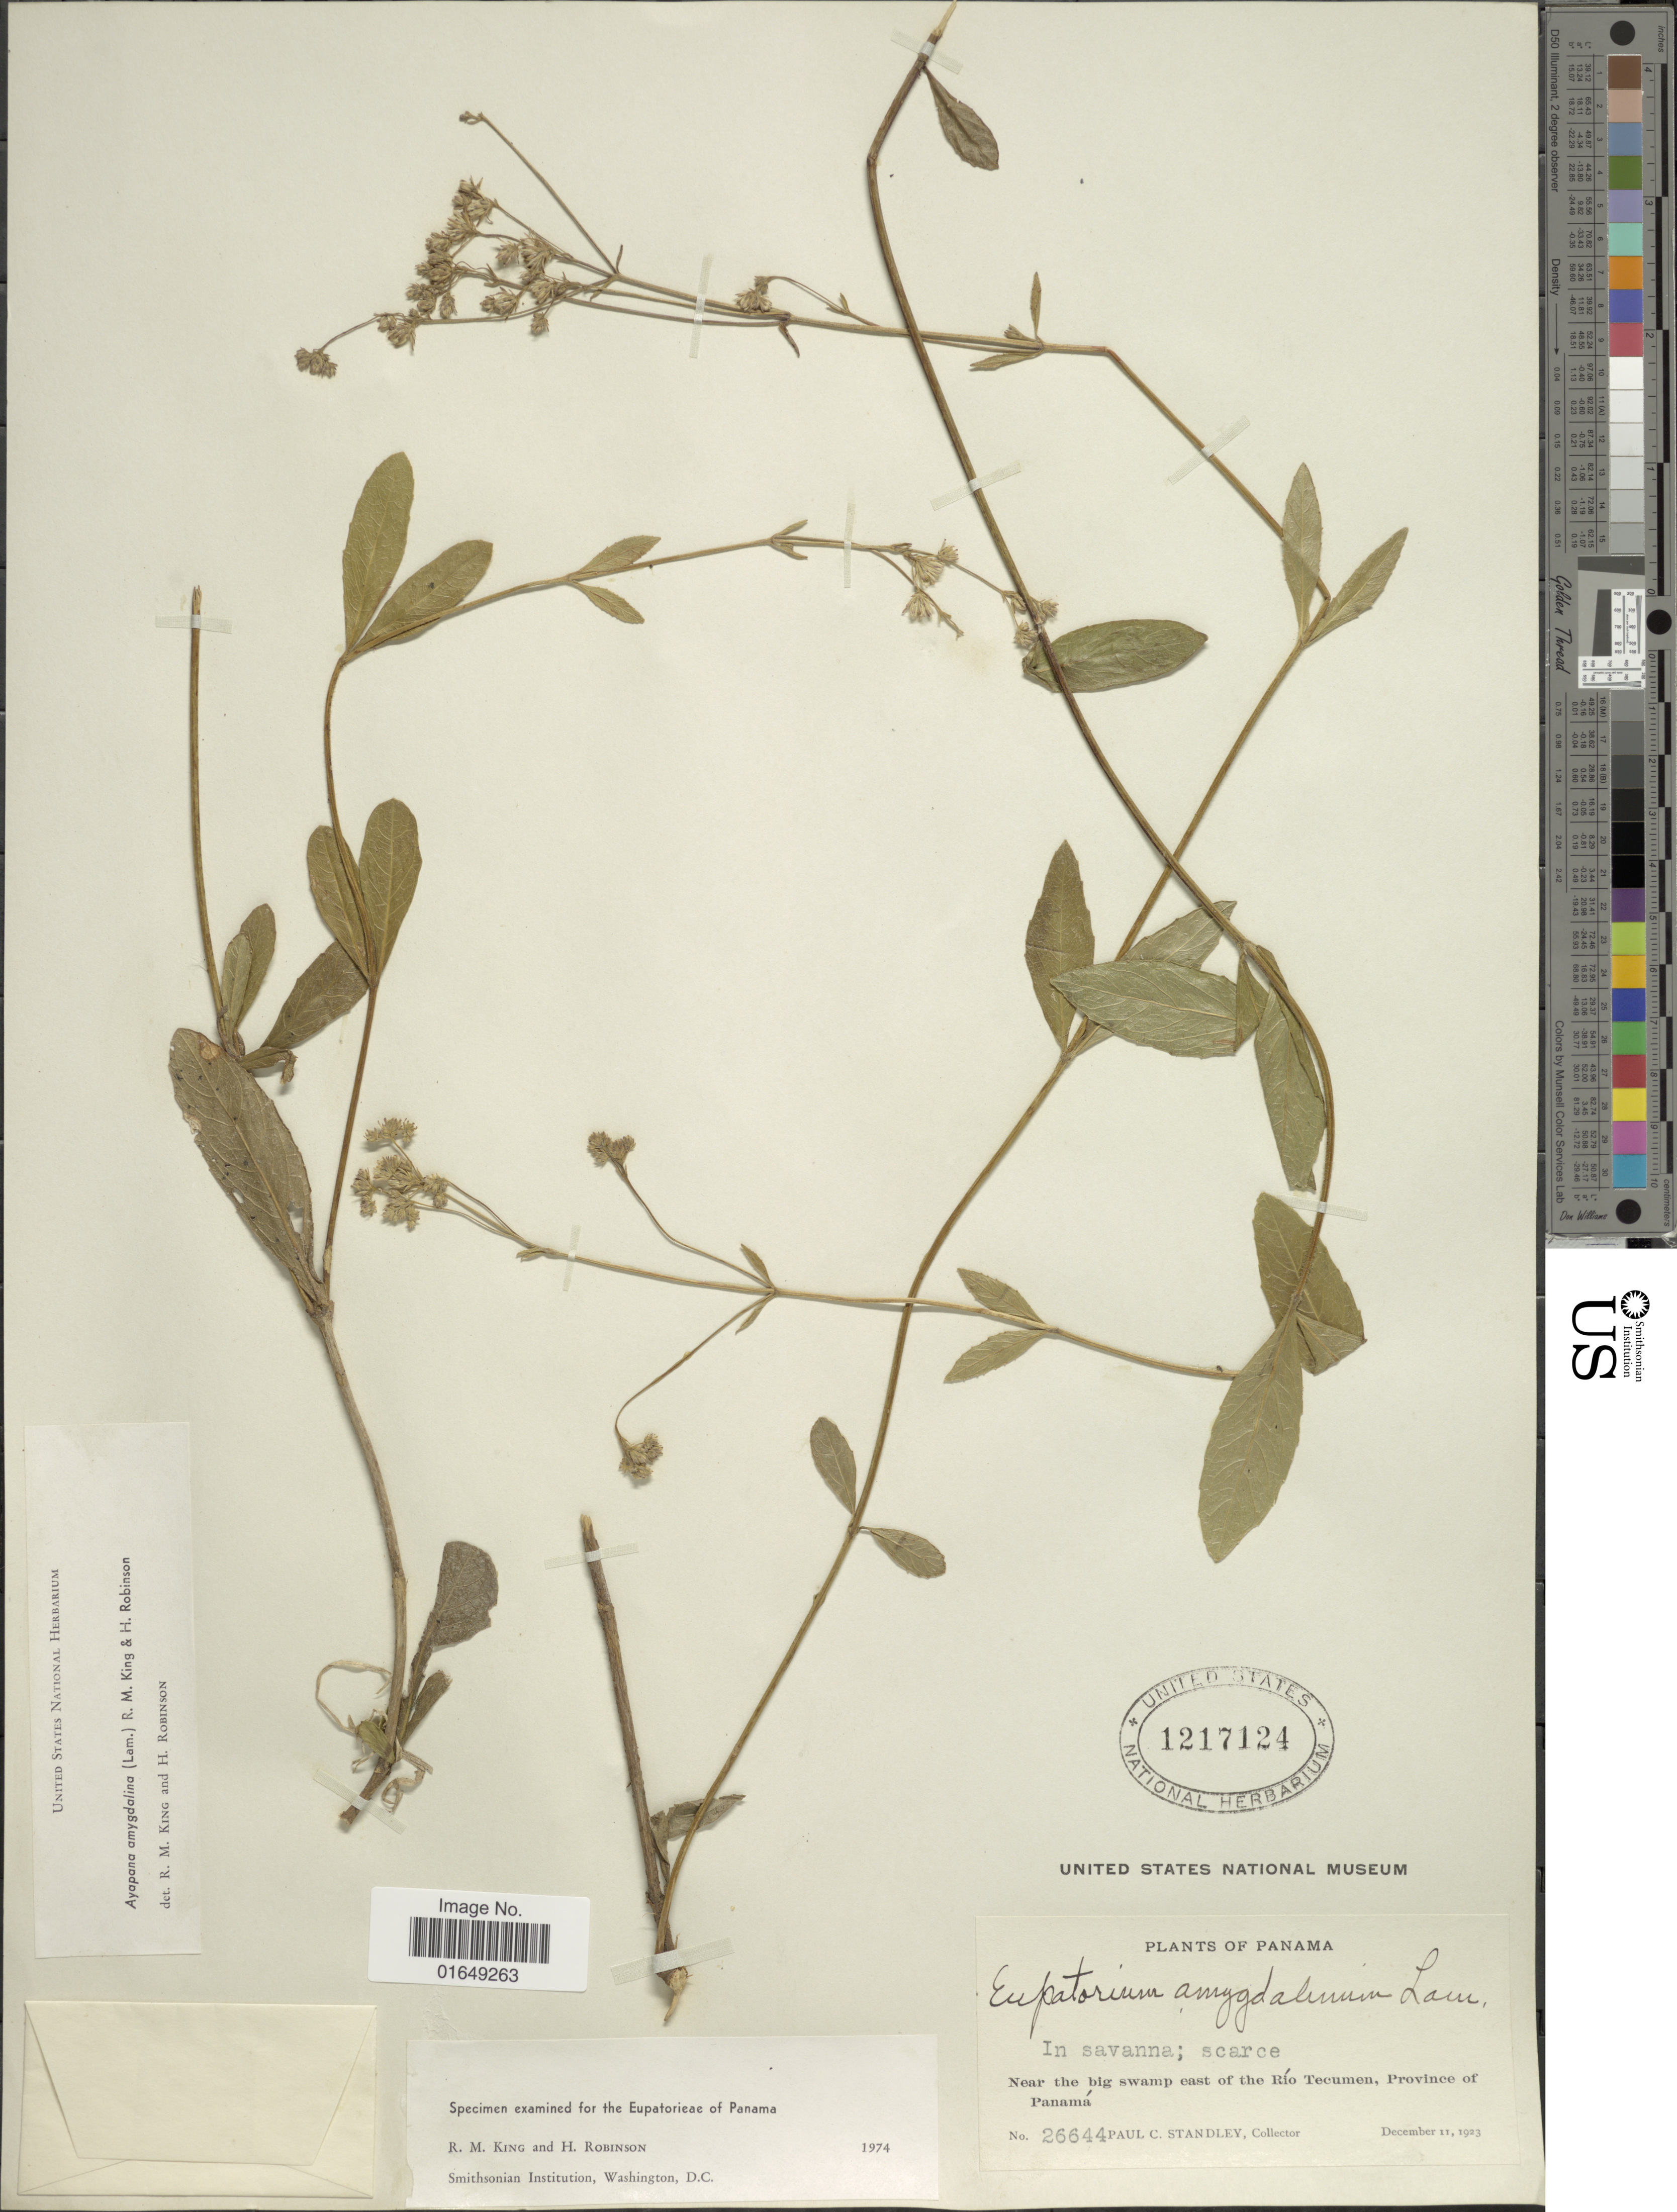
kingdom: Plantae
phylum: Tracheophyta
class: Magnoliopsida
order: Asterales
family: Asteraceae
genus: Ayapana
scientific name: Ayapana amygdalina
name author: (Lam.) R.M. King & H. Rob.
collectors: P. C. Standley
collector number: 26644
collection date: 1923-12-11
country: Panama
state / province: Panamá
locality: Near the bog swamp east of the Río Tecumen, in savanna.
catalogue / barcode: US 1217124